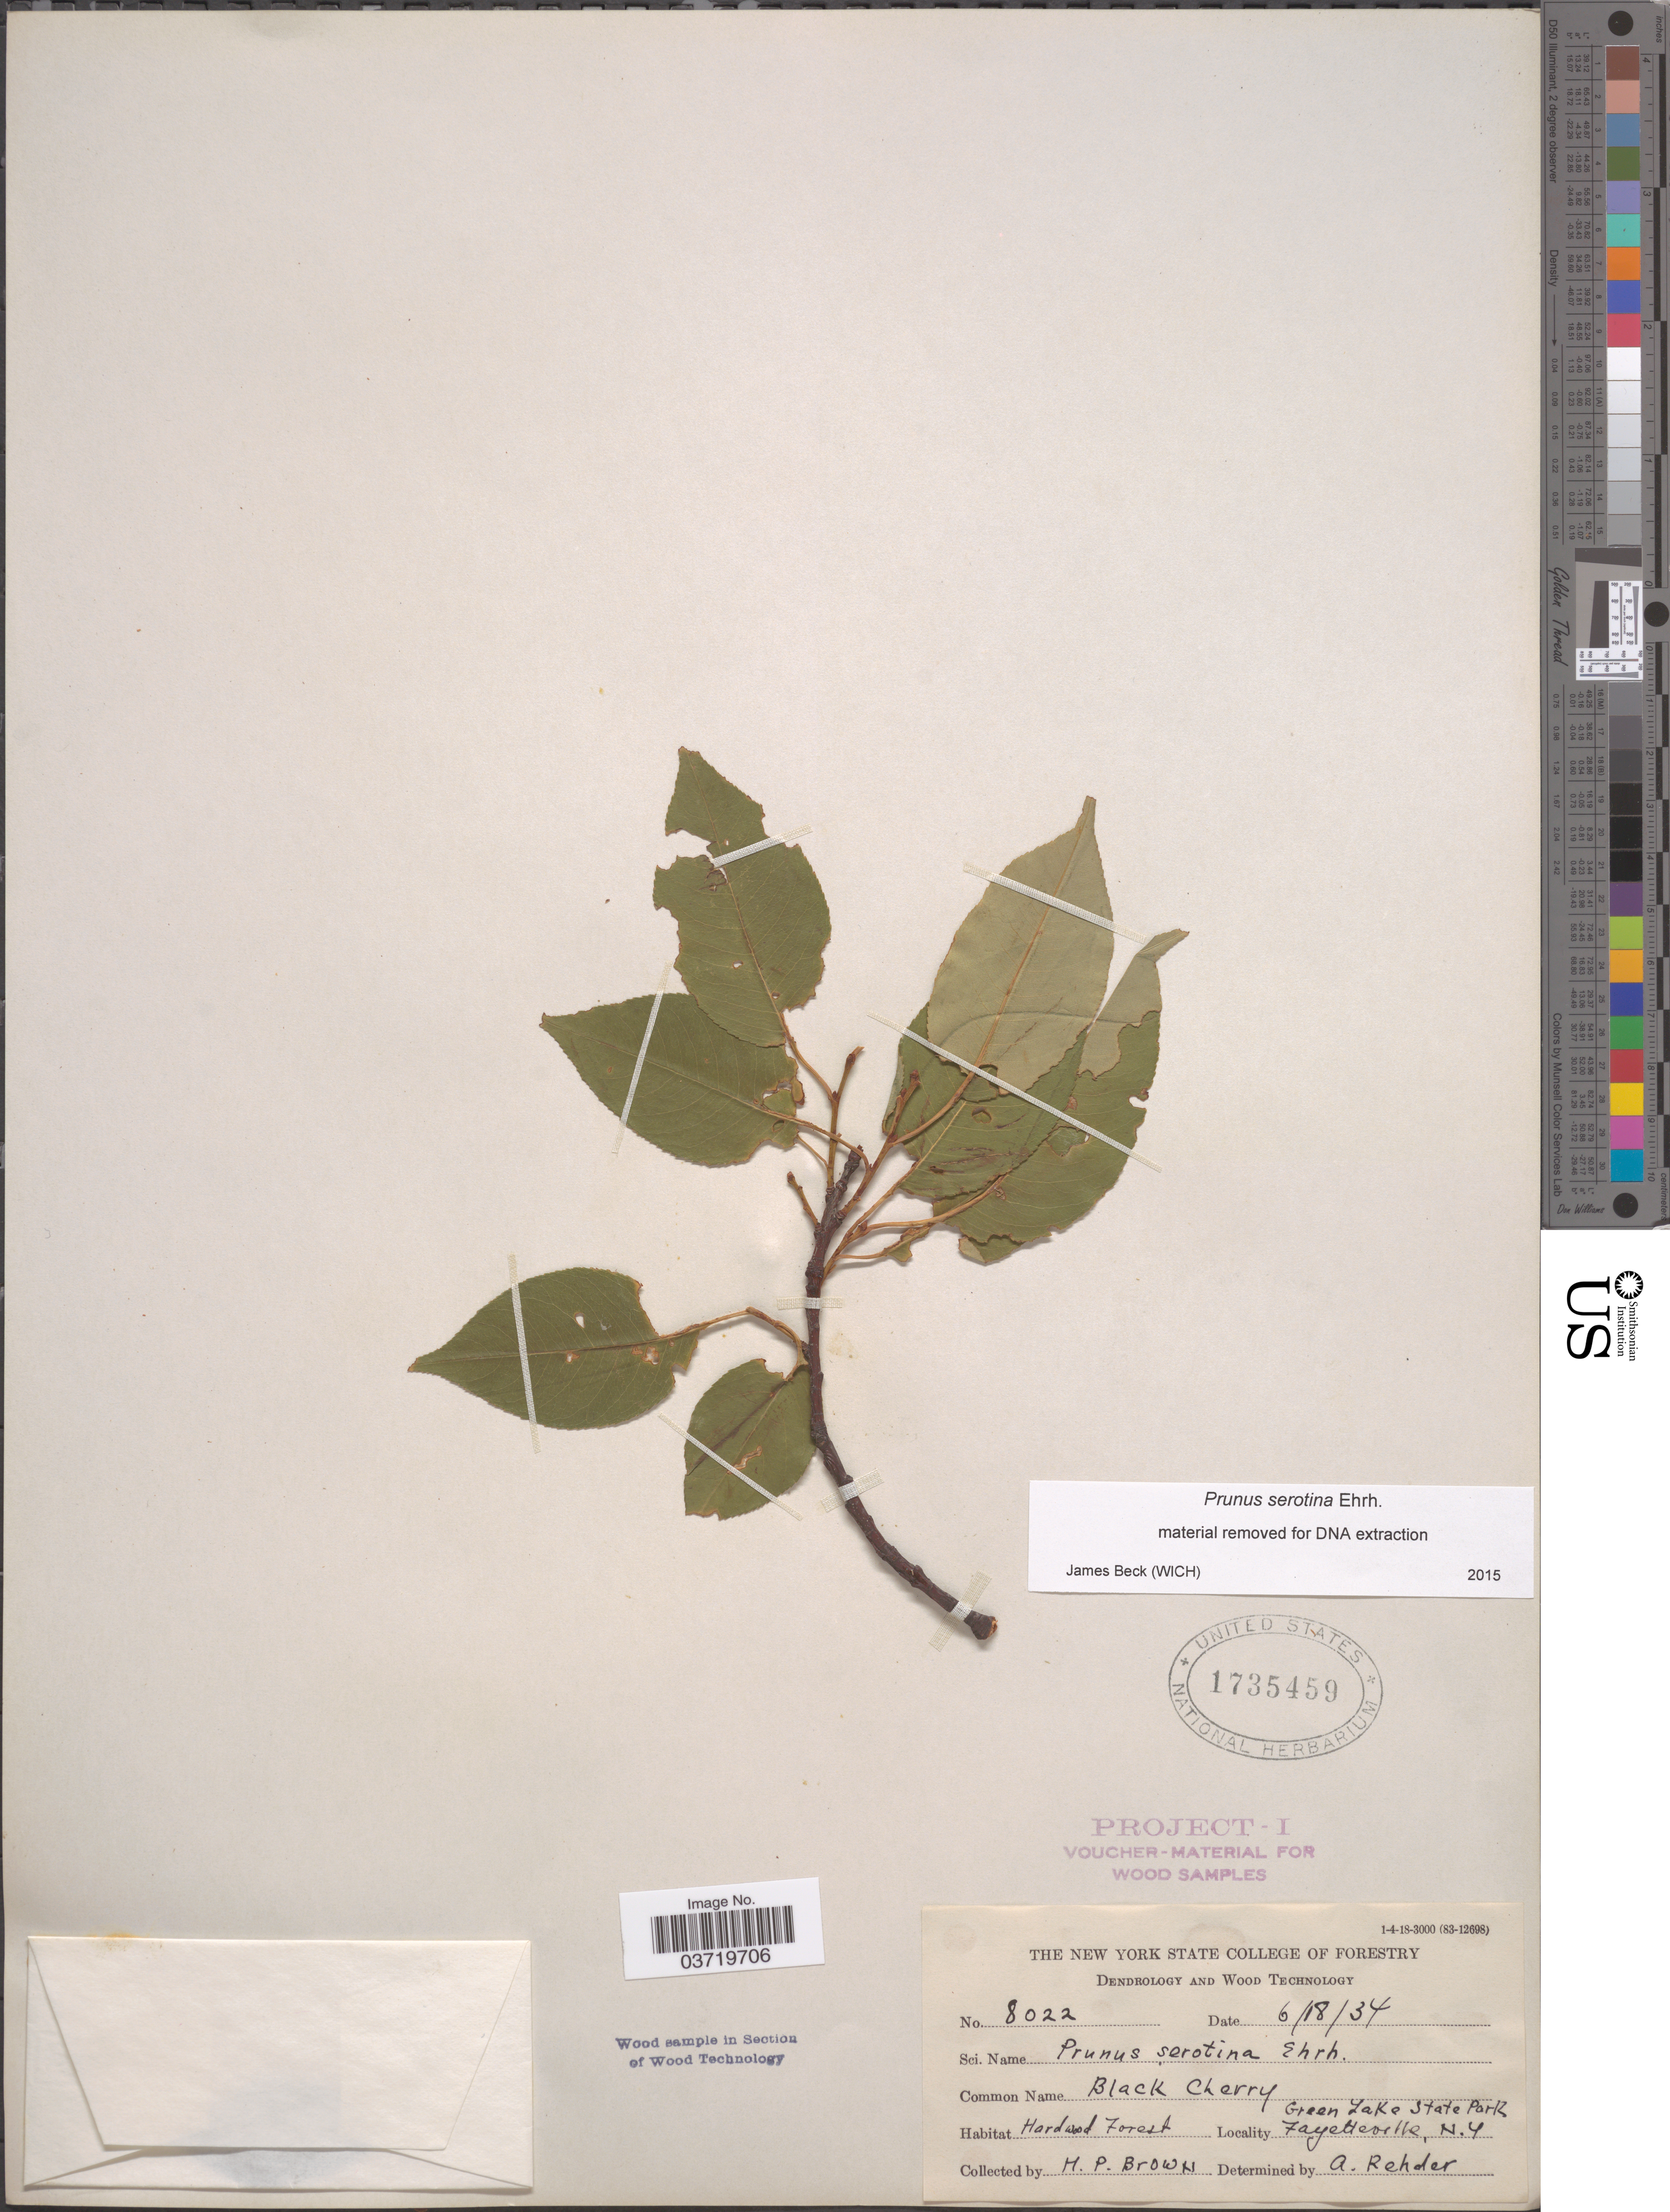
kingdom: Plantae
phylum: Tracheophyta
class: Magnoliopsida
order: Rosales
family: Rosaceae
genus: Prunus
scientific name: Prunus serotina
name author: Ehrh.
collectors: H. P. Brown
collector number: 8022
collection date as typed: Transcribed d/m/y: 18/6/34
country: United States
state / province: New York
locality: Green Lake State Park, Fayetteville.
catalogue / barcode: US 1735459